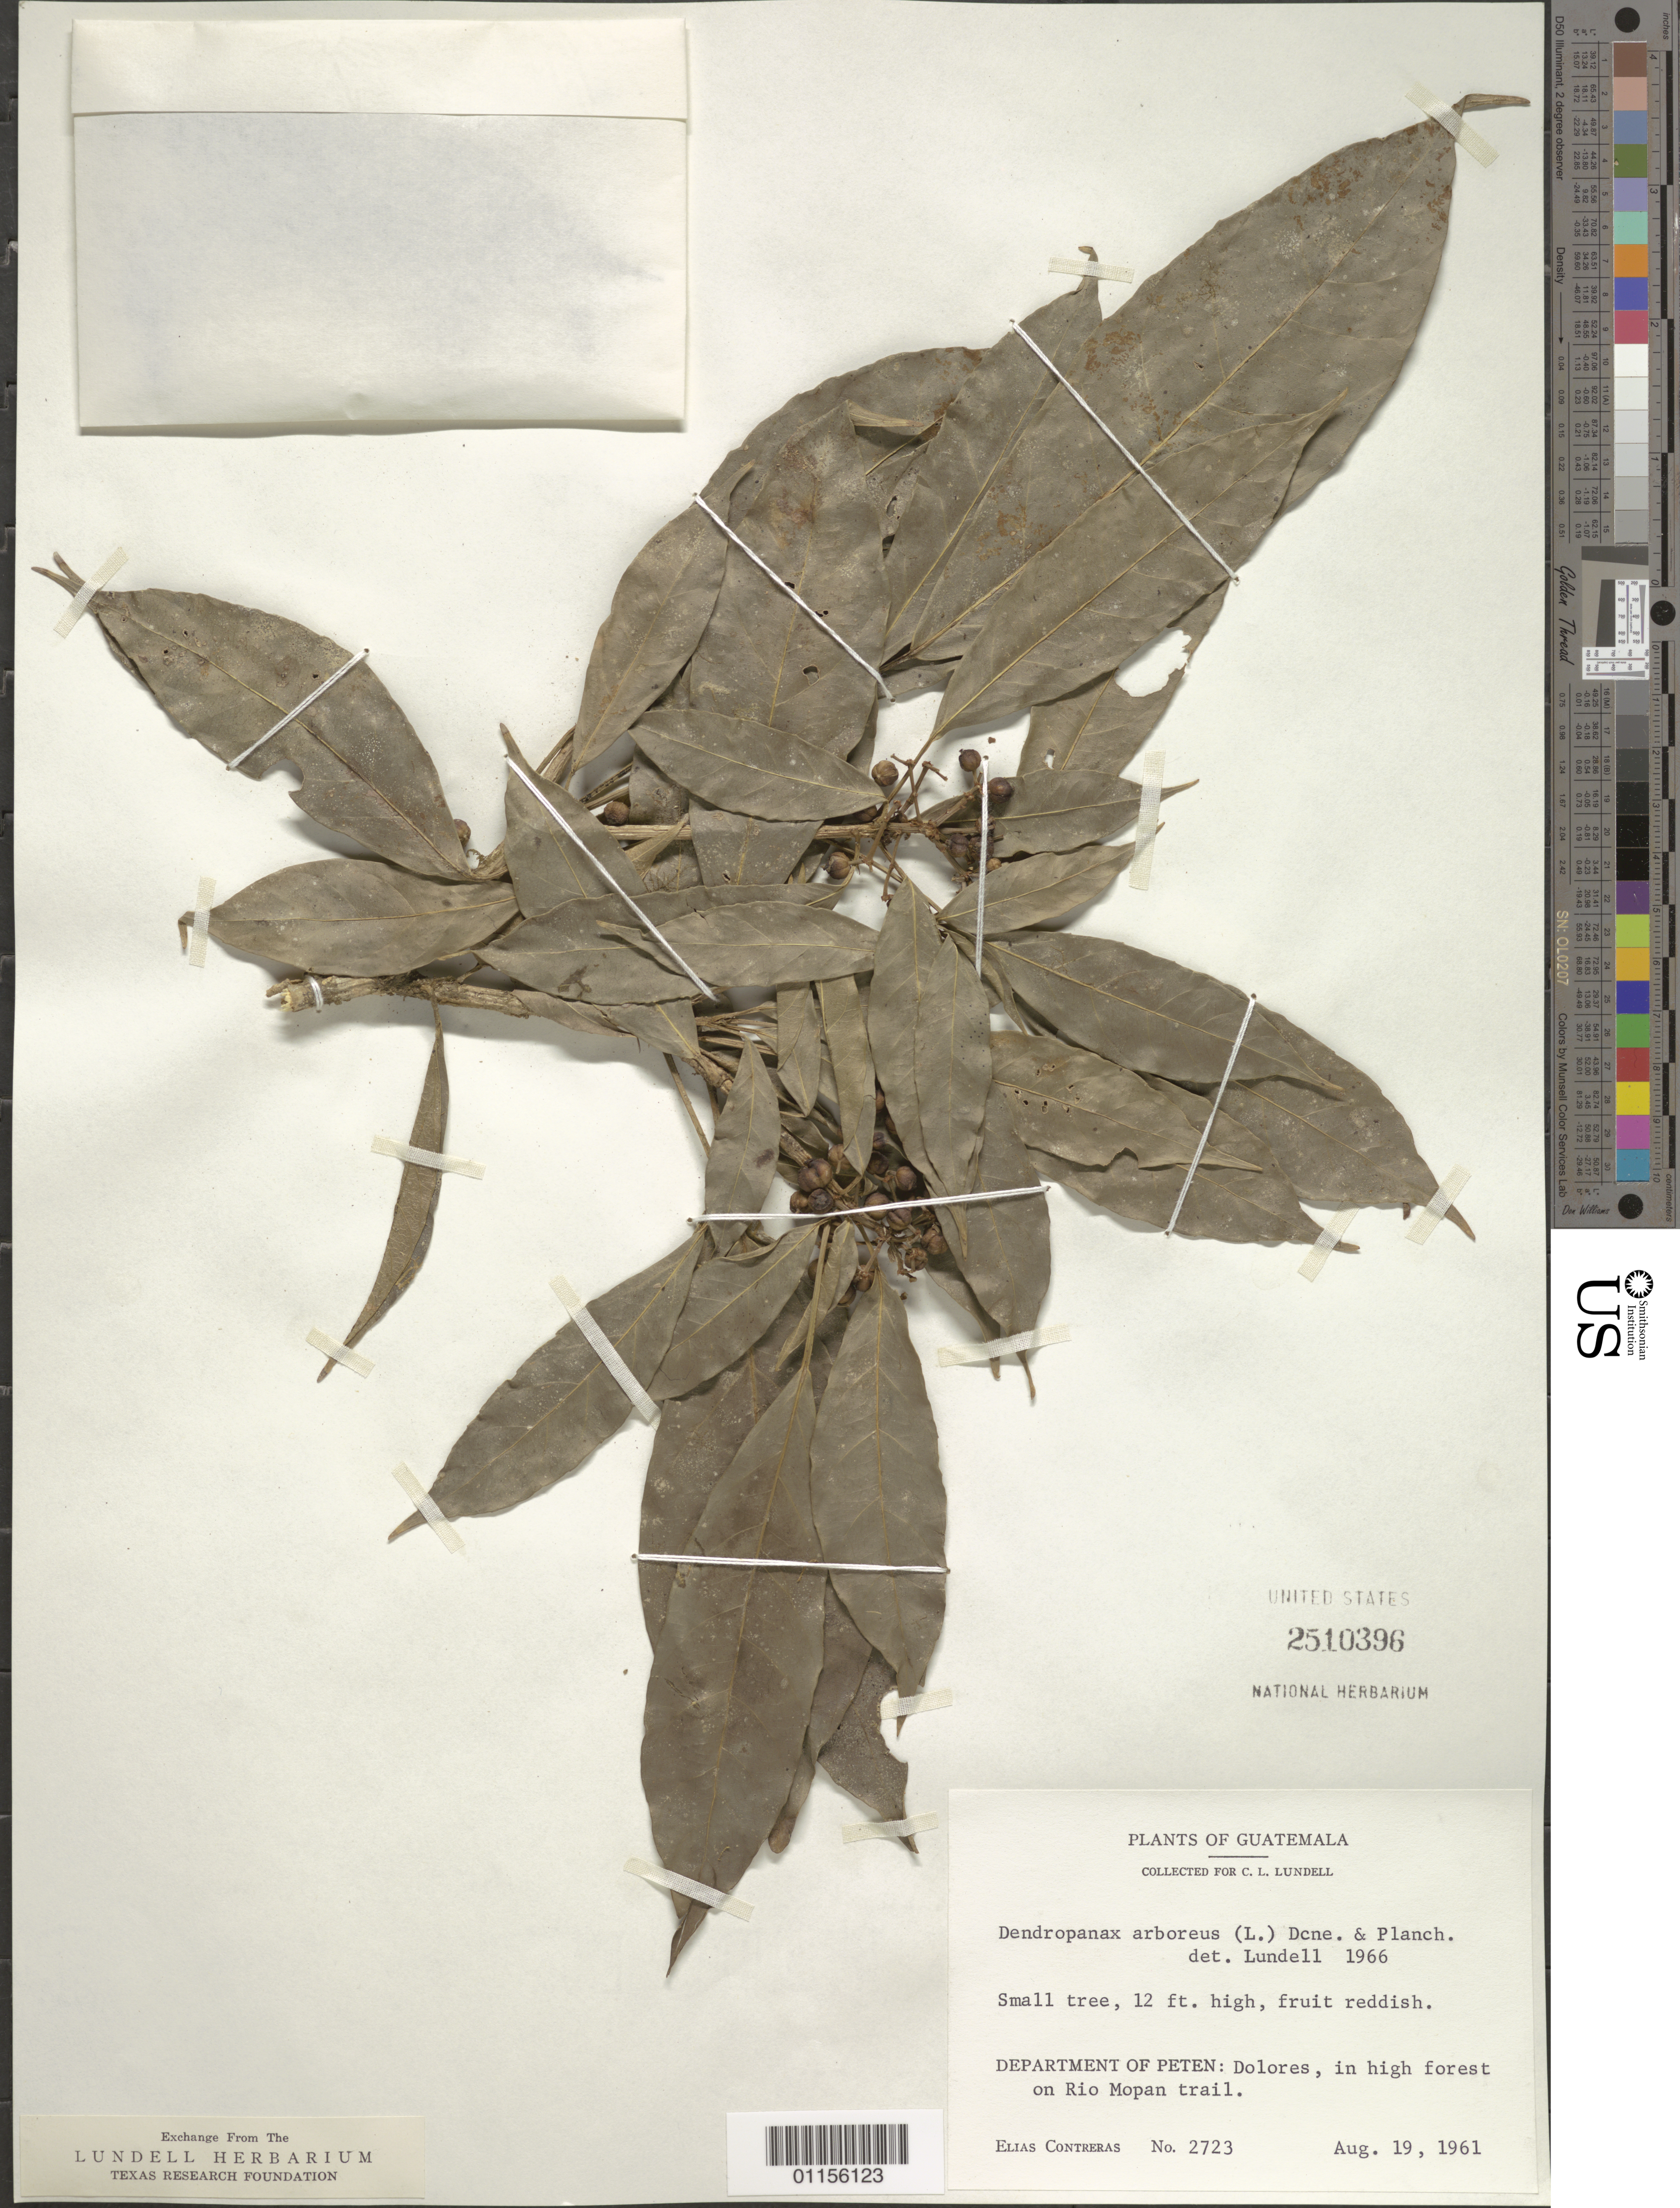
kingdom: Plantae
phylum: Tracheophyta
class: Magnoliopsida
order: Apiales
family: Araliaceae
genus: Dendropanax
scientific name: Dendropanax arboreus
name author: (L.) Decne. & Planch.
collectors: E. Contreras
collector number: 2723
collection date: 1961-08-19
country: Guatemala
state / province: El Petén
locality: Dolores, Rio Mopan trail.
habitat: Small tree growing in the high forest.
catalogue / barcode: US 2510396